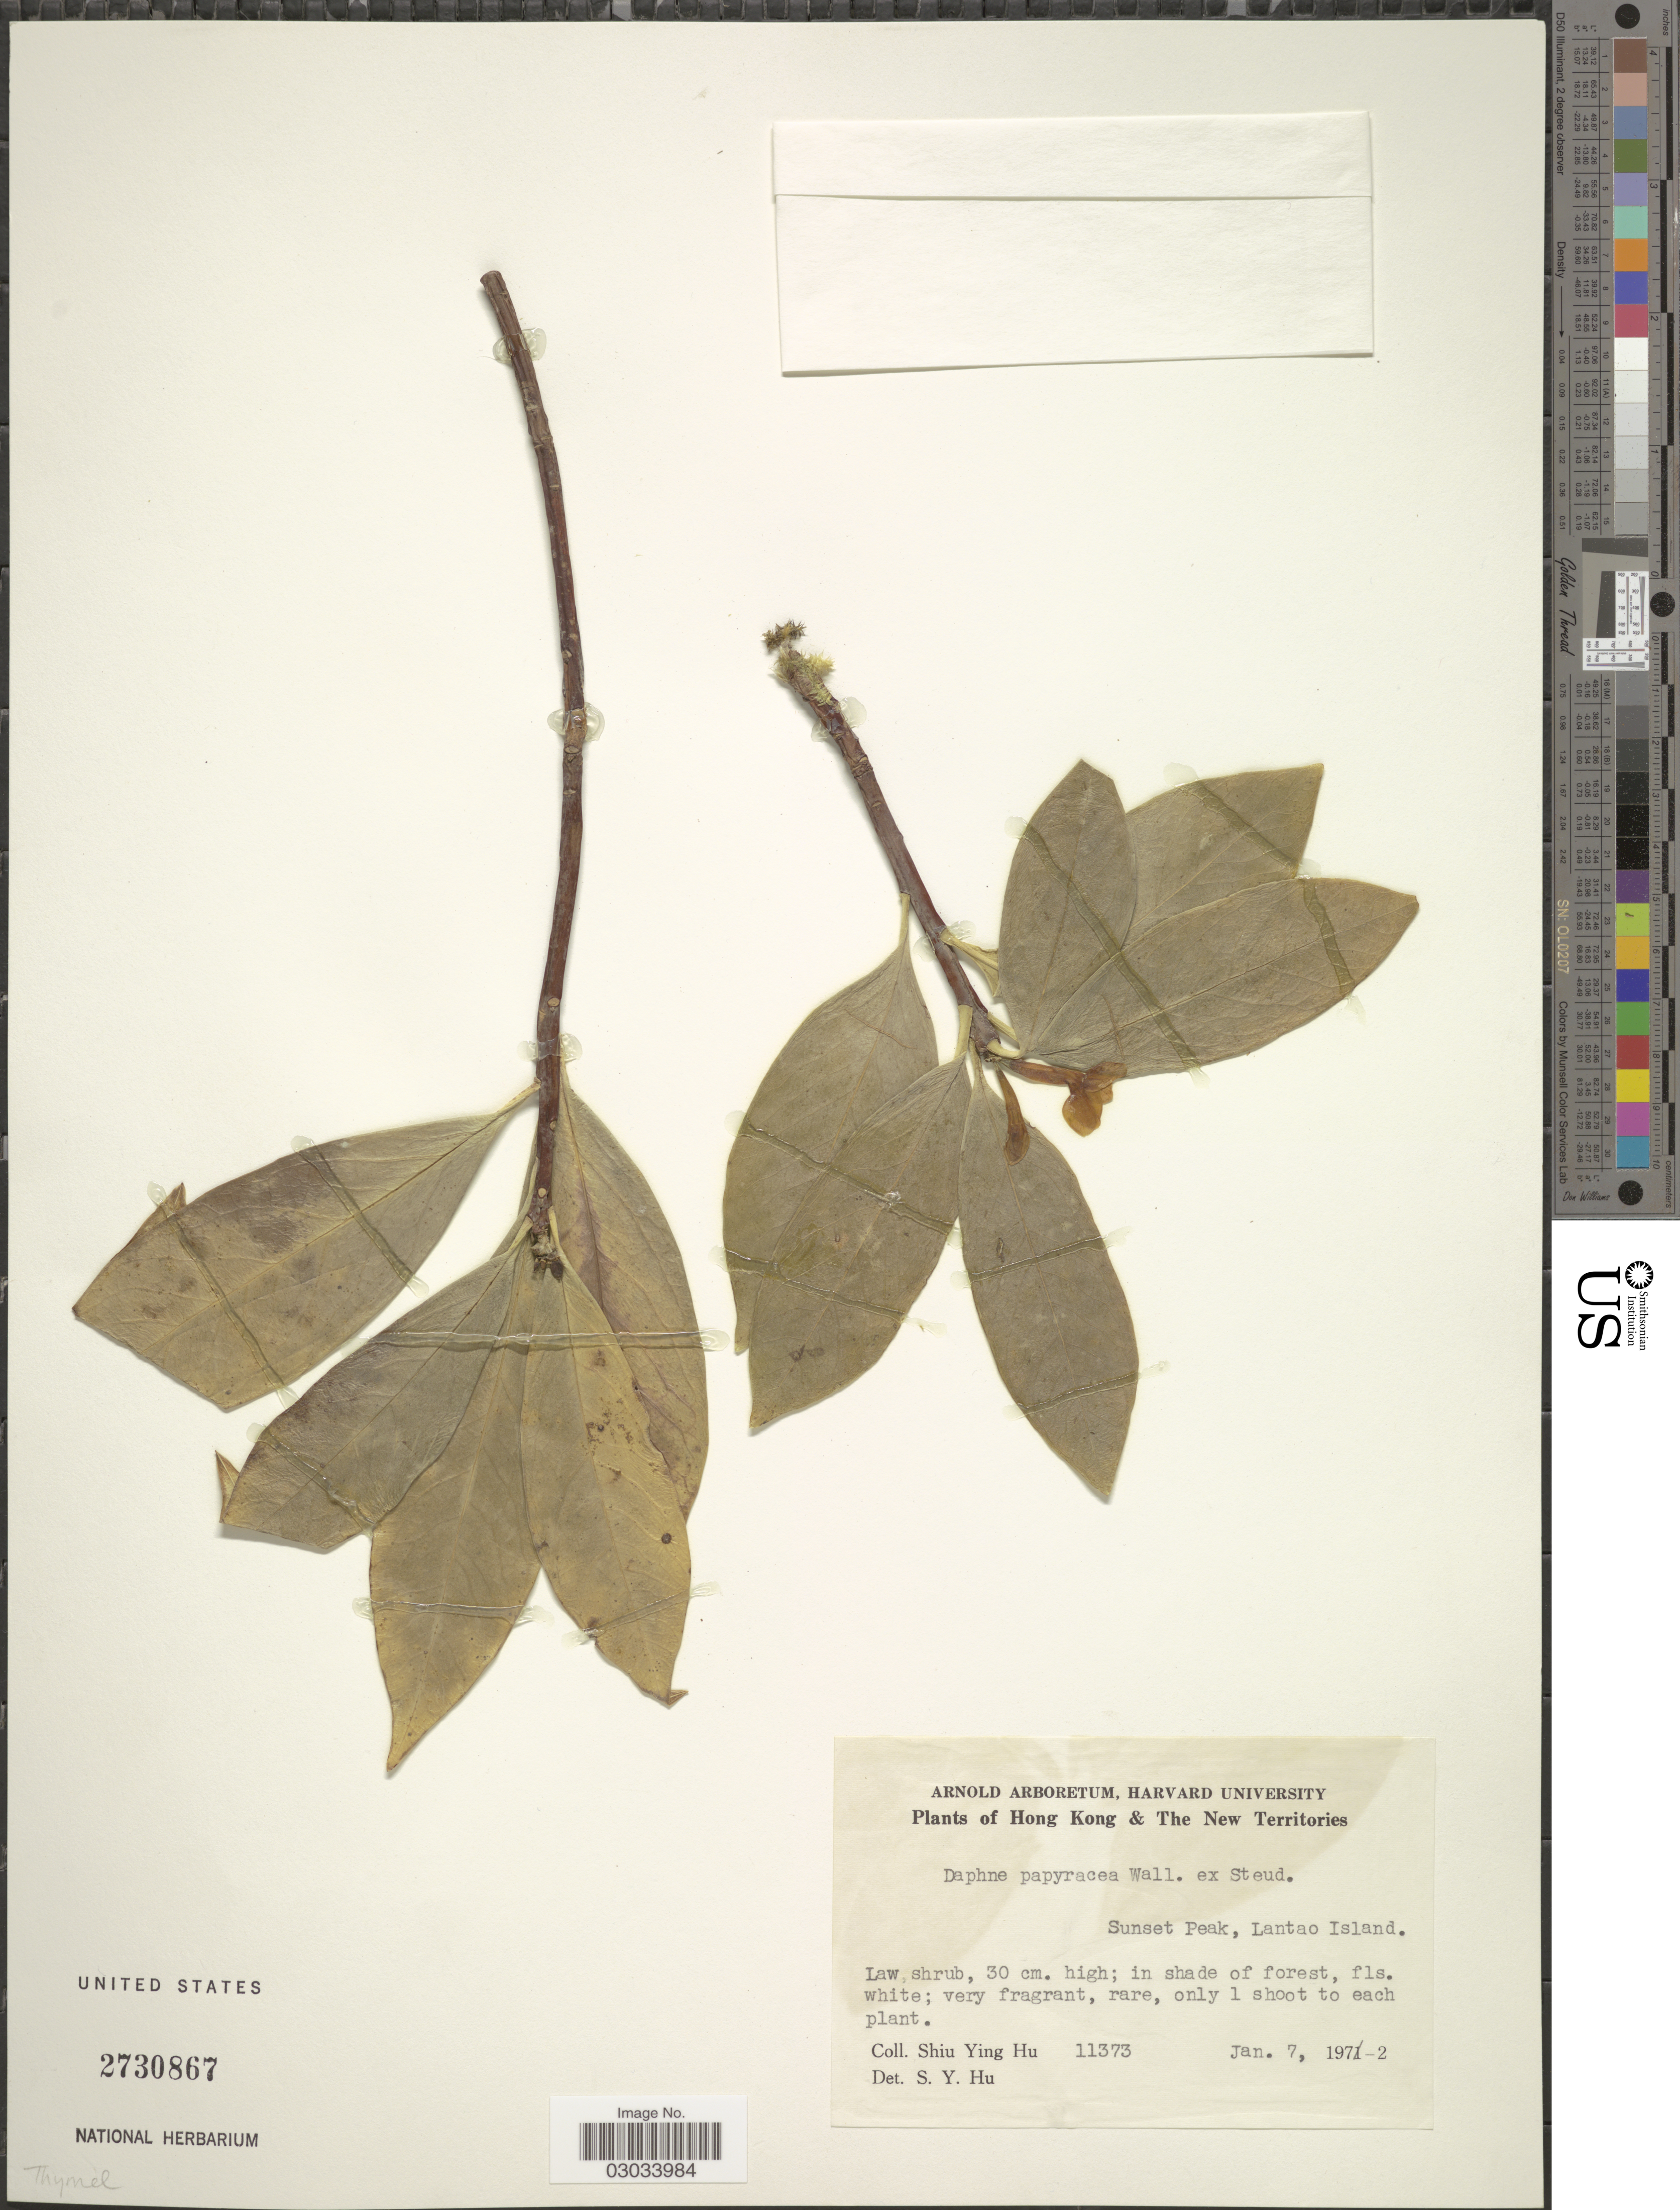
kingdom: Plantae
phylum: Tracheophyta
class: Magnoliopsida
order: Malvales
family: Thymelaeaceae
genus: Daphne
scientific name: Daphne papyracea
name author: Wall. ex Steud.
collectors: S. Y. Hu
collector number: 11373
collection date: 1972-01-07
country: China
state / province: Hong Kong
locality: Hong Kong & The New Territories. Sunset Peak, Lantao Island.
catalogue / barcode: US 2730867